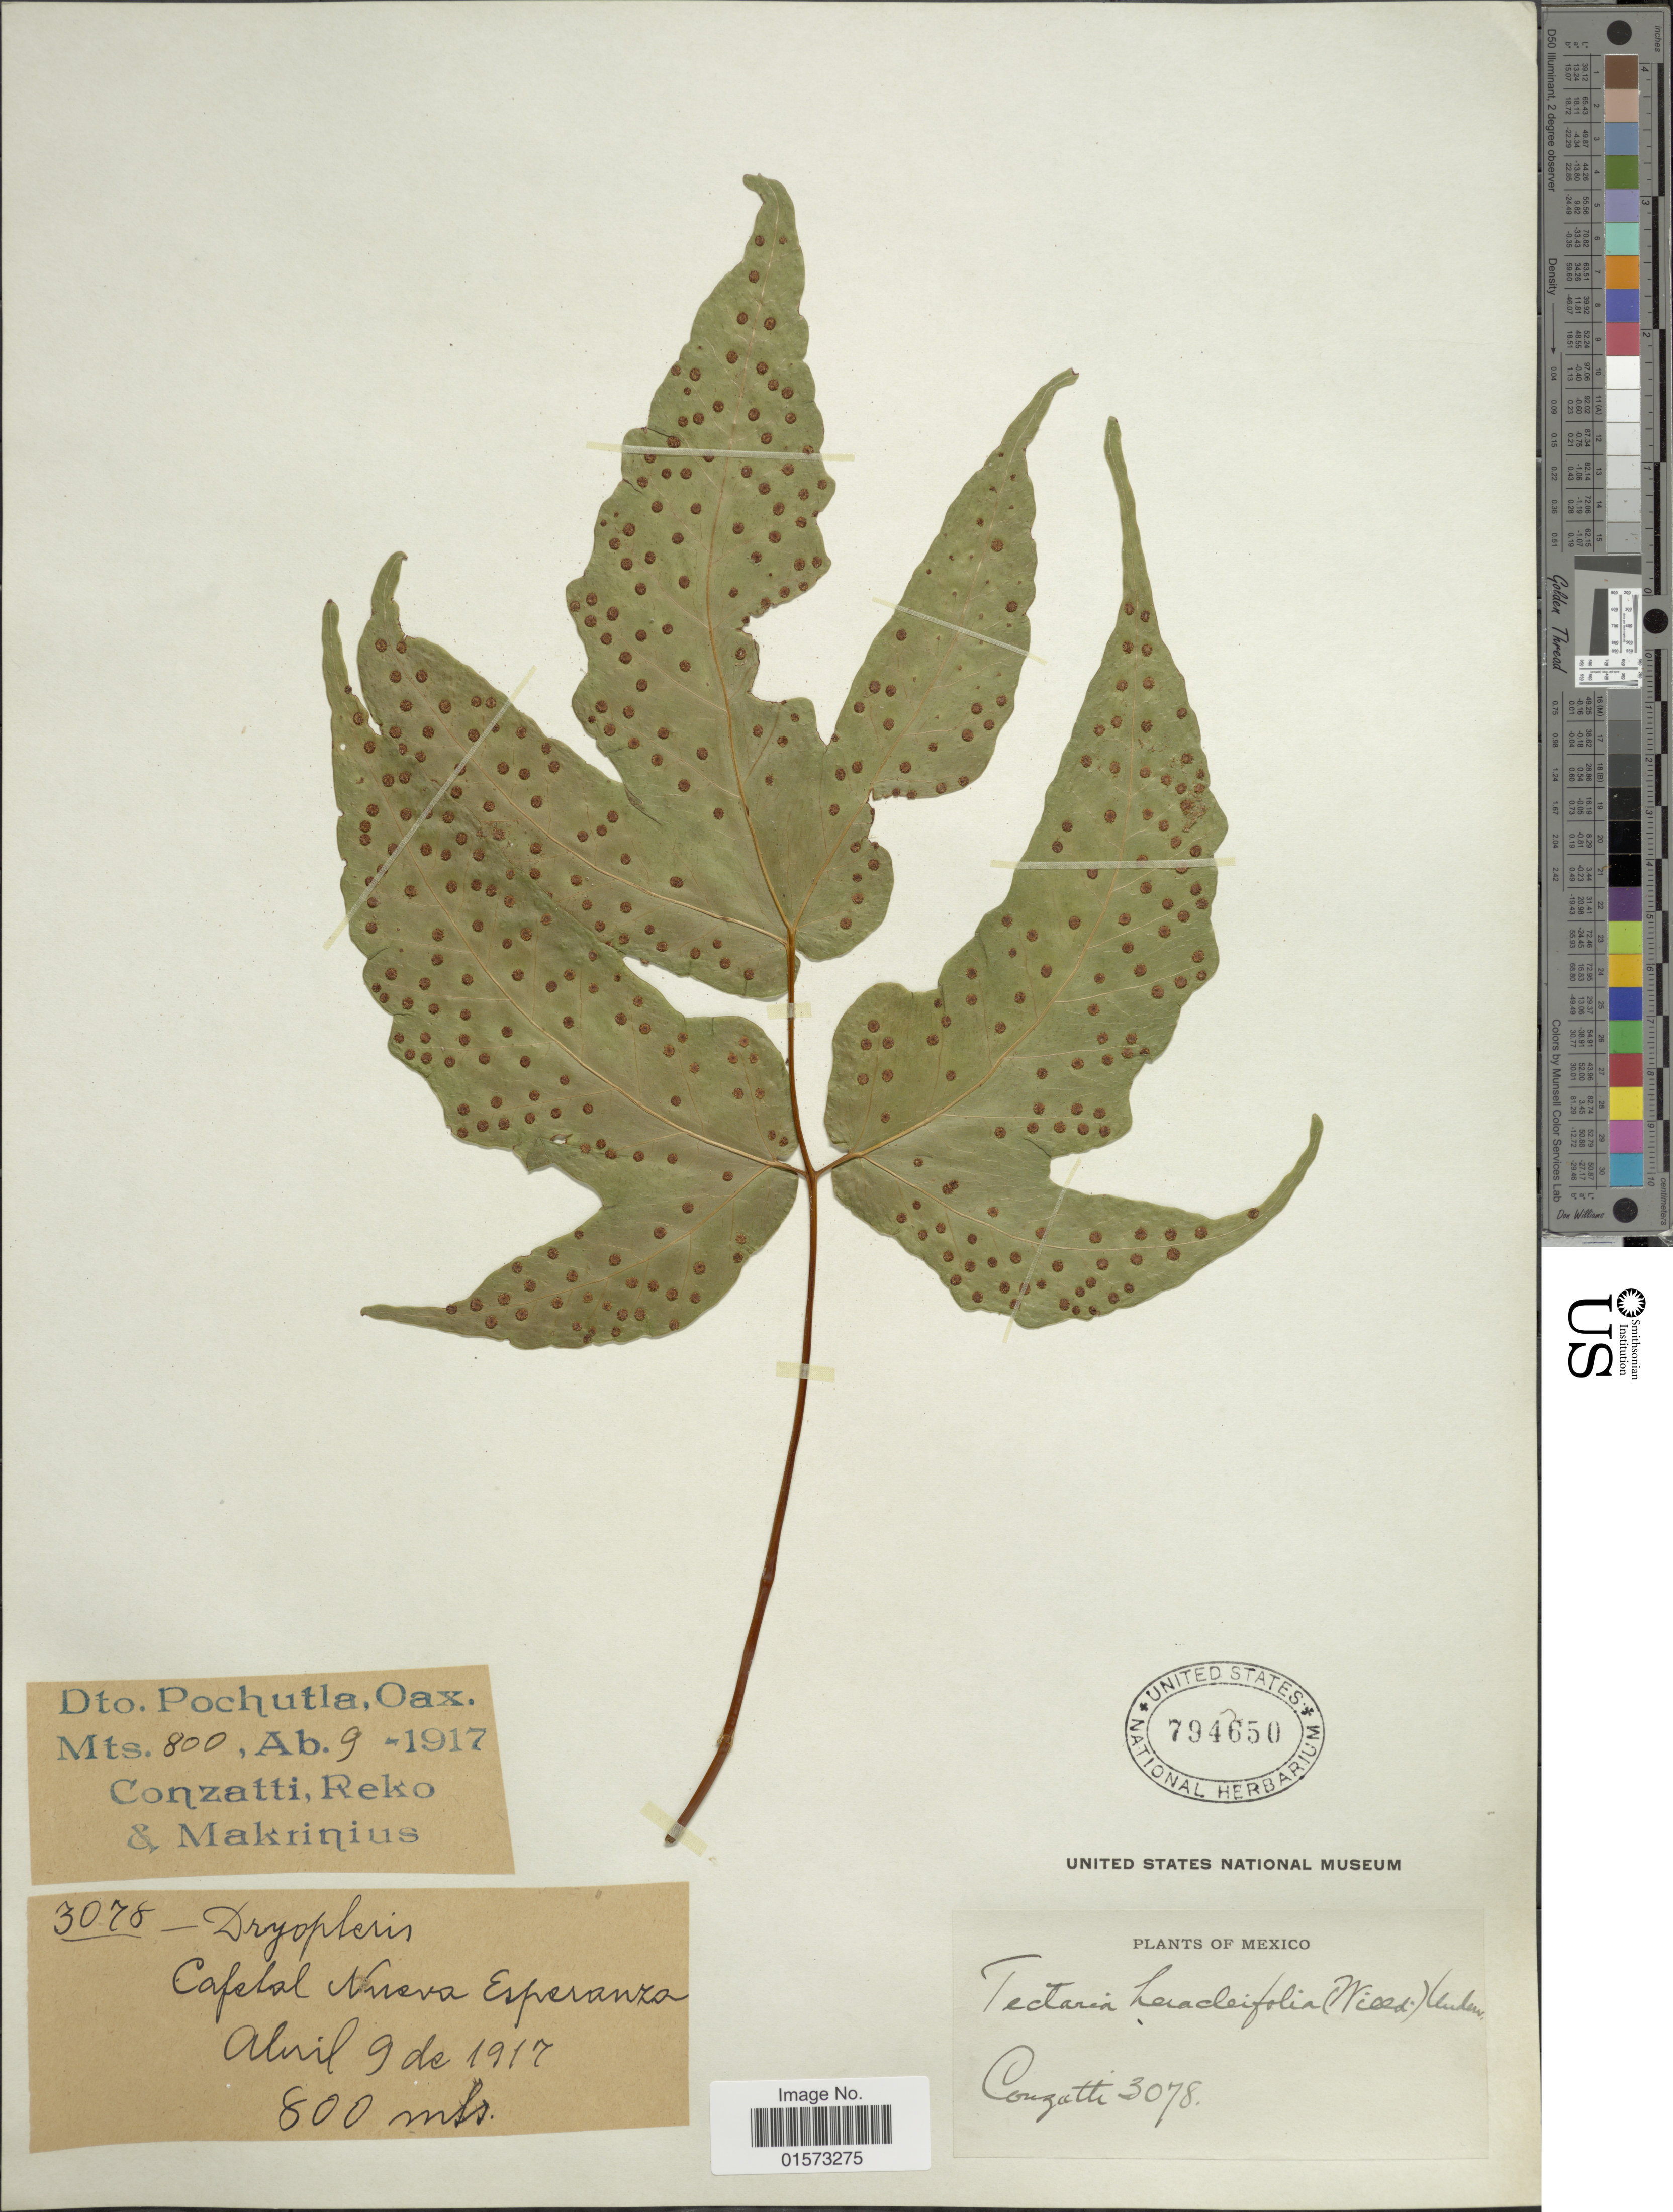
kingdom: Plantae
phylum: Tracheophyta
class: Polypodiopsida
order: Polypodiales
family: Tectariaceae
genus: Tectaria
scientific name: Tectaria heracleifolia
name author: (Willd.) Underw.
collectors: R. Conzatti & -. Makrinius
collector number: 3078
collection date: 1917-04-09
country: Mexico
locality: Conzatti. Capetal Nueva Esperanza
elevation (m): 800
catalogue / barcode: US 794650